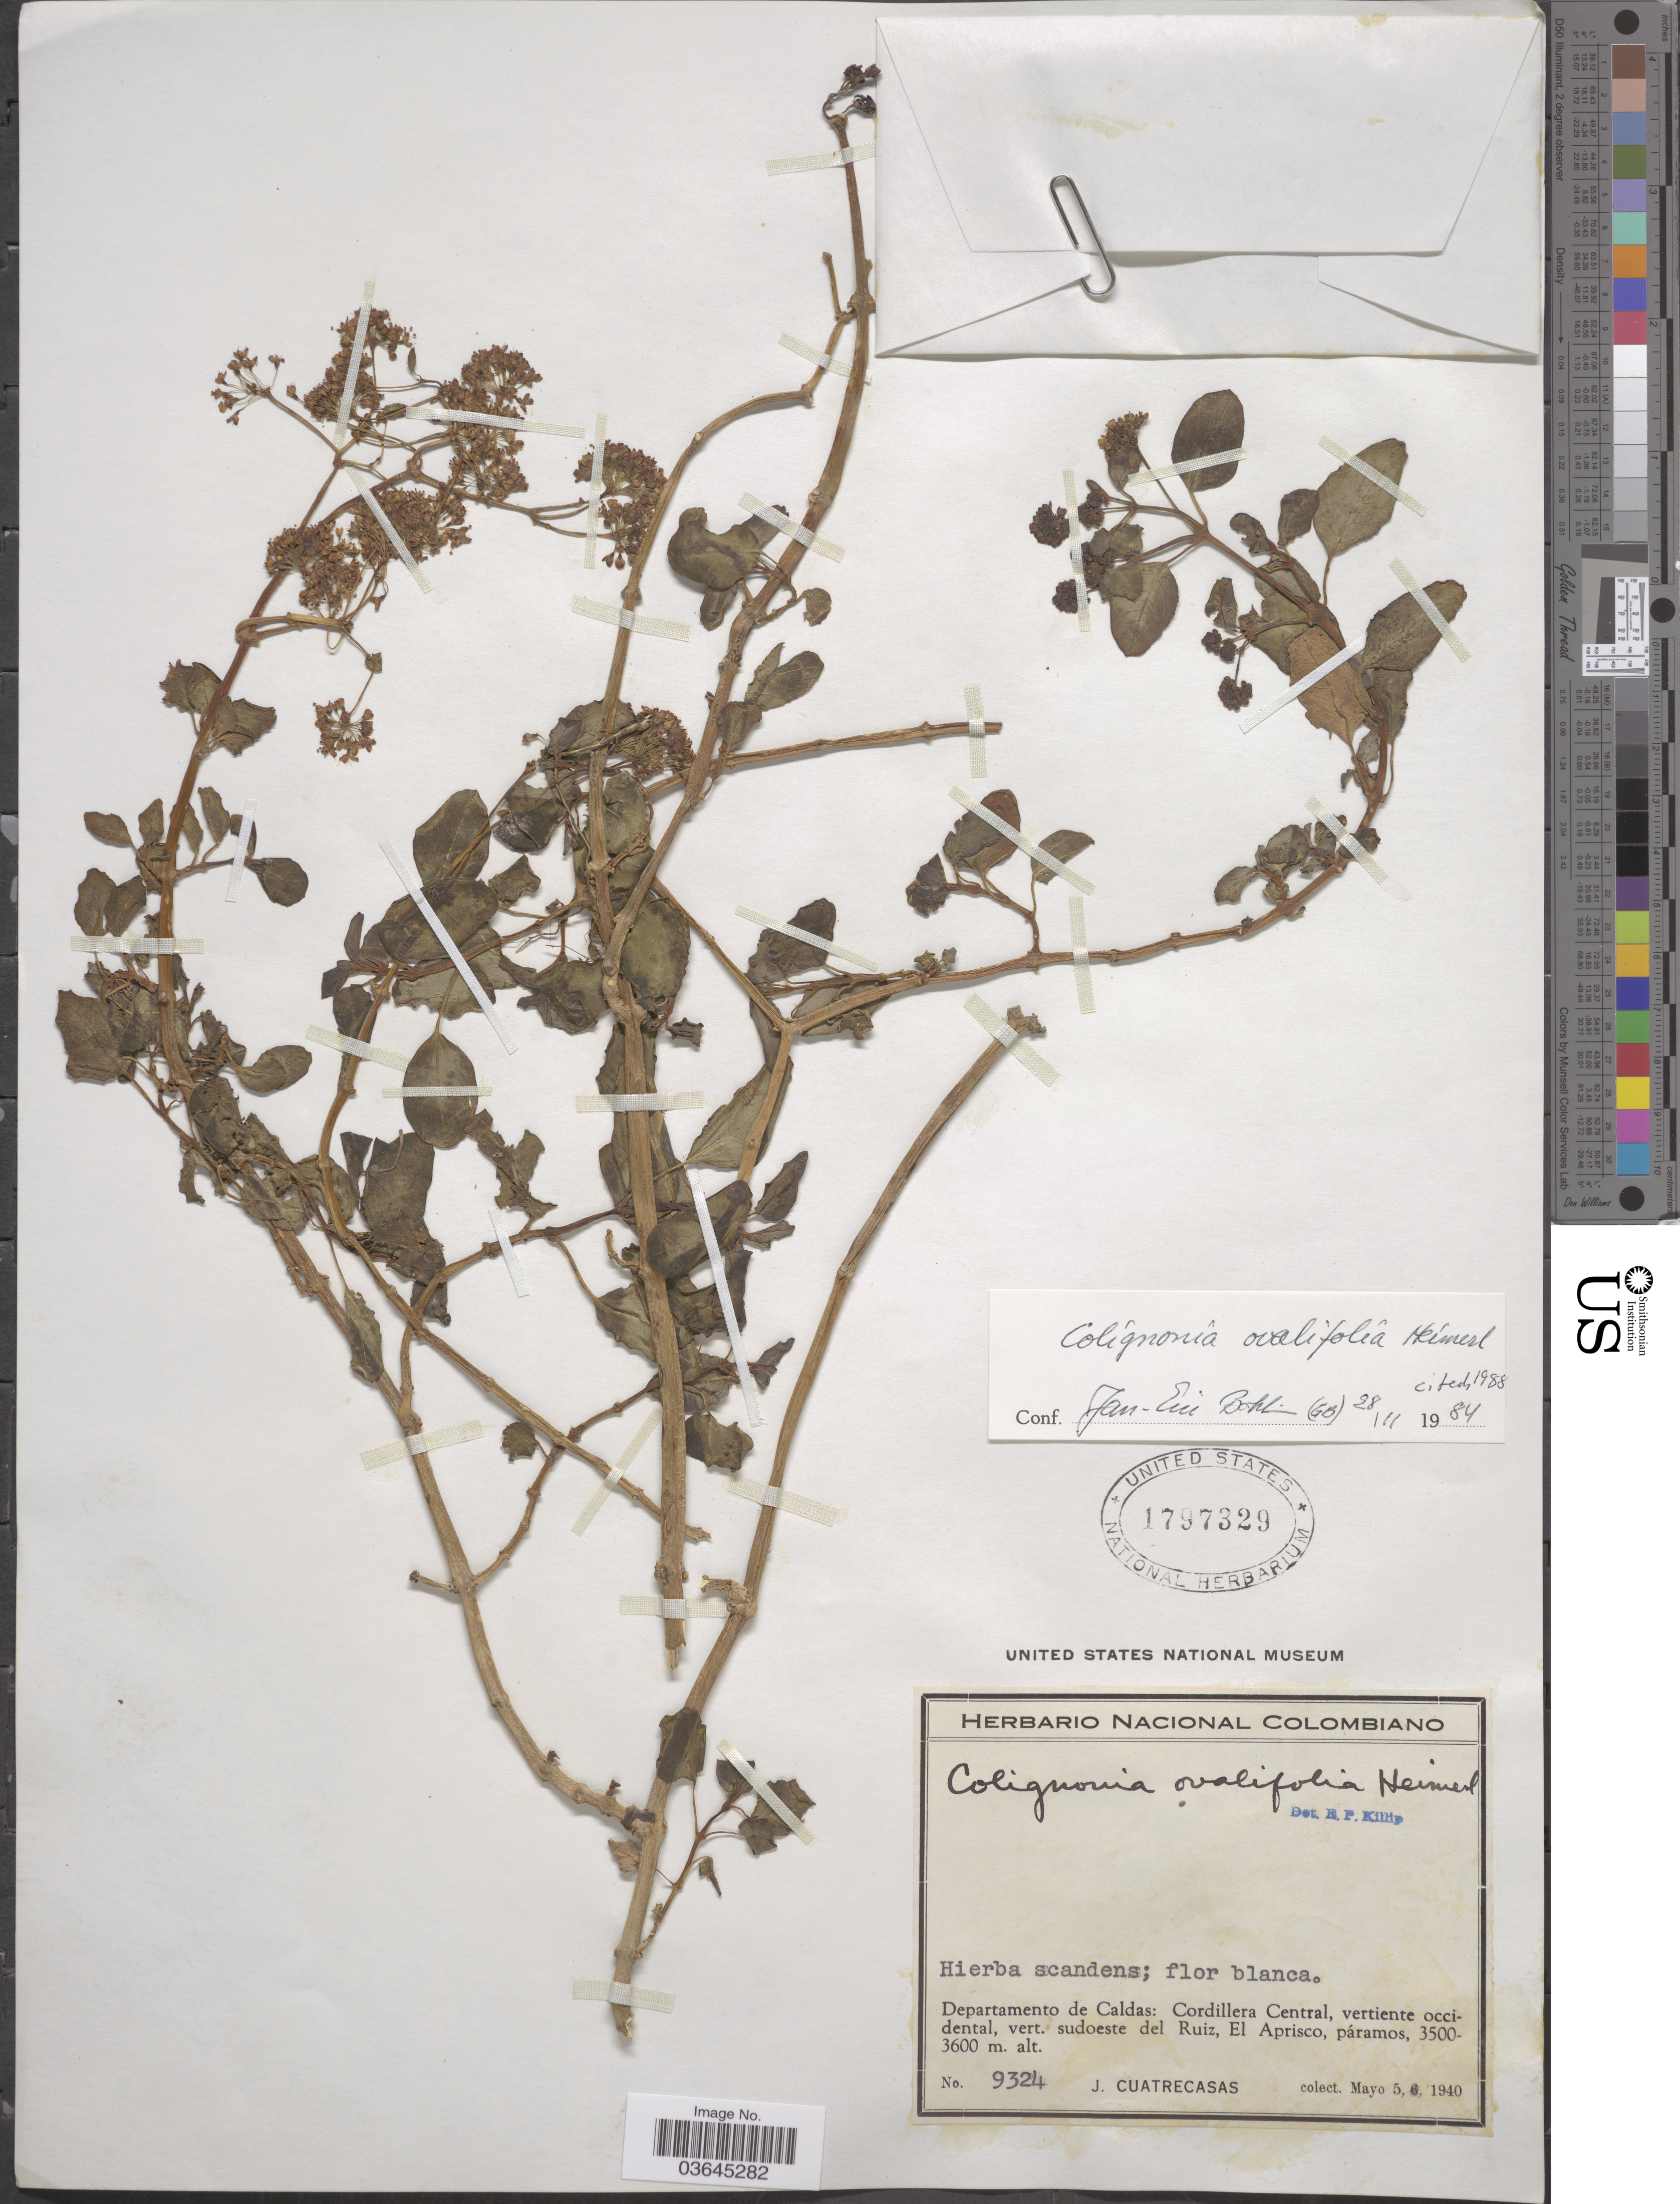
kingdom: Plantae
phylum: Tracheophyta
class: Magnoliopsida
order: Caryophyllales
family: Nyctaginaceae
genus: Colignonia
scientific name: Colignonia ovalifolia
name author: Heimerl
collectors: J. Cuatrecasas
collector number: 9324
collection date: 1940-05-05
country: Colombia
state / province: Caldas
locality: Departamento de Caldas: Cordillera Central, vertiente occidental, vert. sudoeste del Ruiz, El Aprisco, páramos.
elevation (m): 3500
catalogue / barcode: US 1797329